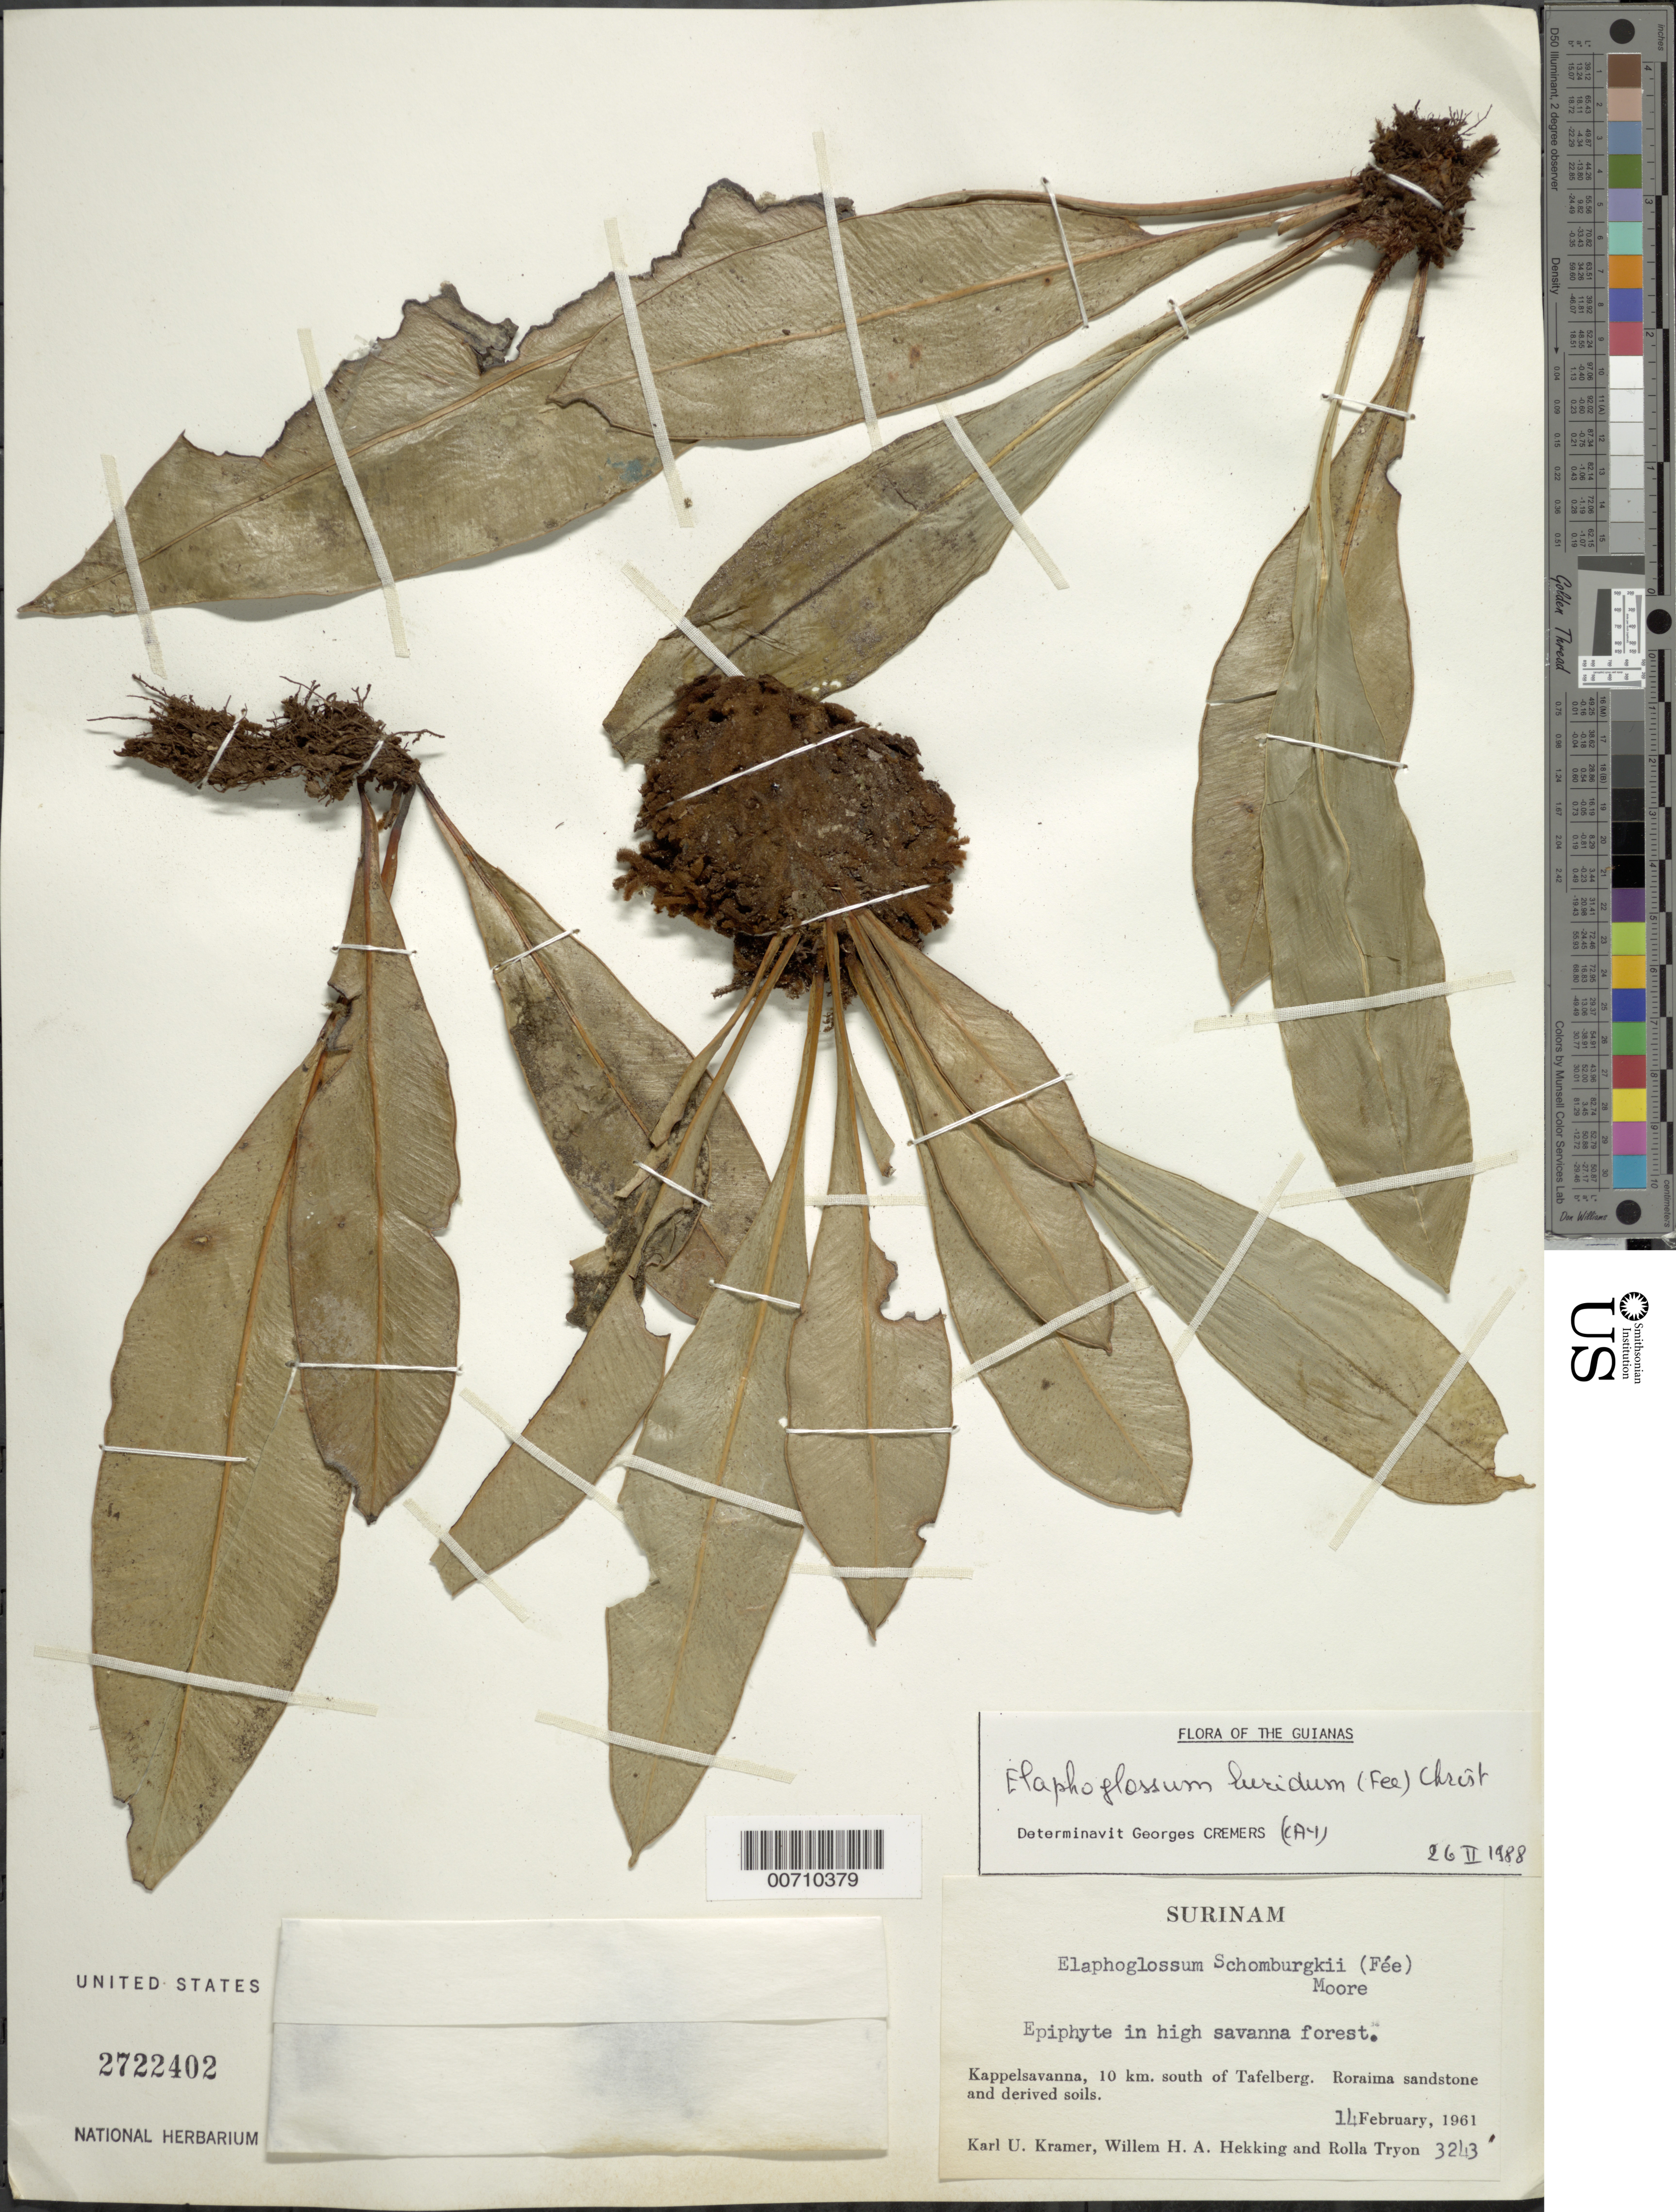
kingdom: Plantae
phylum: Tracheophyta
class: Polypodiopsida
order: Polypodiales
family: Dryopteridaceae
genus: Elaphoglossum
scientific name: Elaphoglossum luridum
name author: (Fée) Christ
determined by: Cremers, Georges A.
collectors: K. U. Kramer, W. H. A. Hekking & R. M. Tryon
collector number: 3243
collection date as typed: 14-Feb-61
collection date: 1961-02-14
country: Suriname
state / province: Saramacca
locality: Kappelsavanna, 10 km S of Tafelberg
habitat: Roraima sandstone and derived soils. In high savanna forest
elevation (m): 300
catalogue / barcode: US 2722402